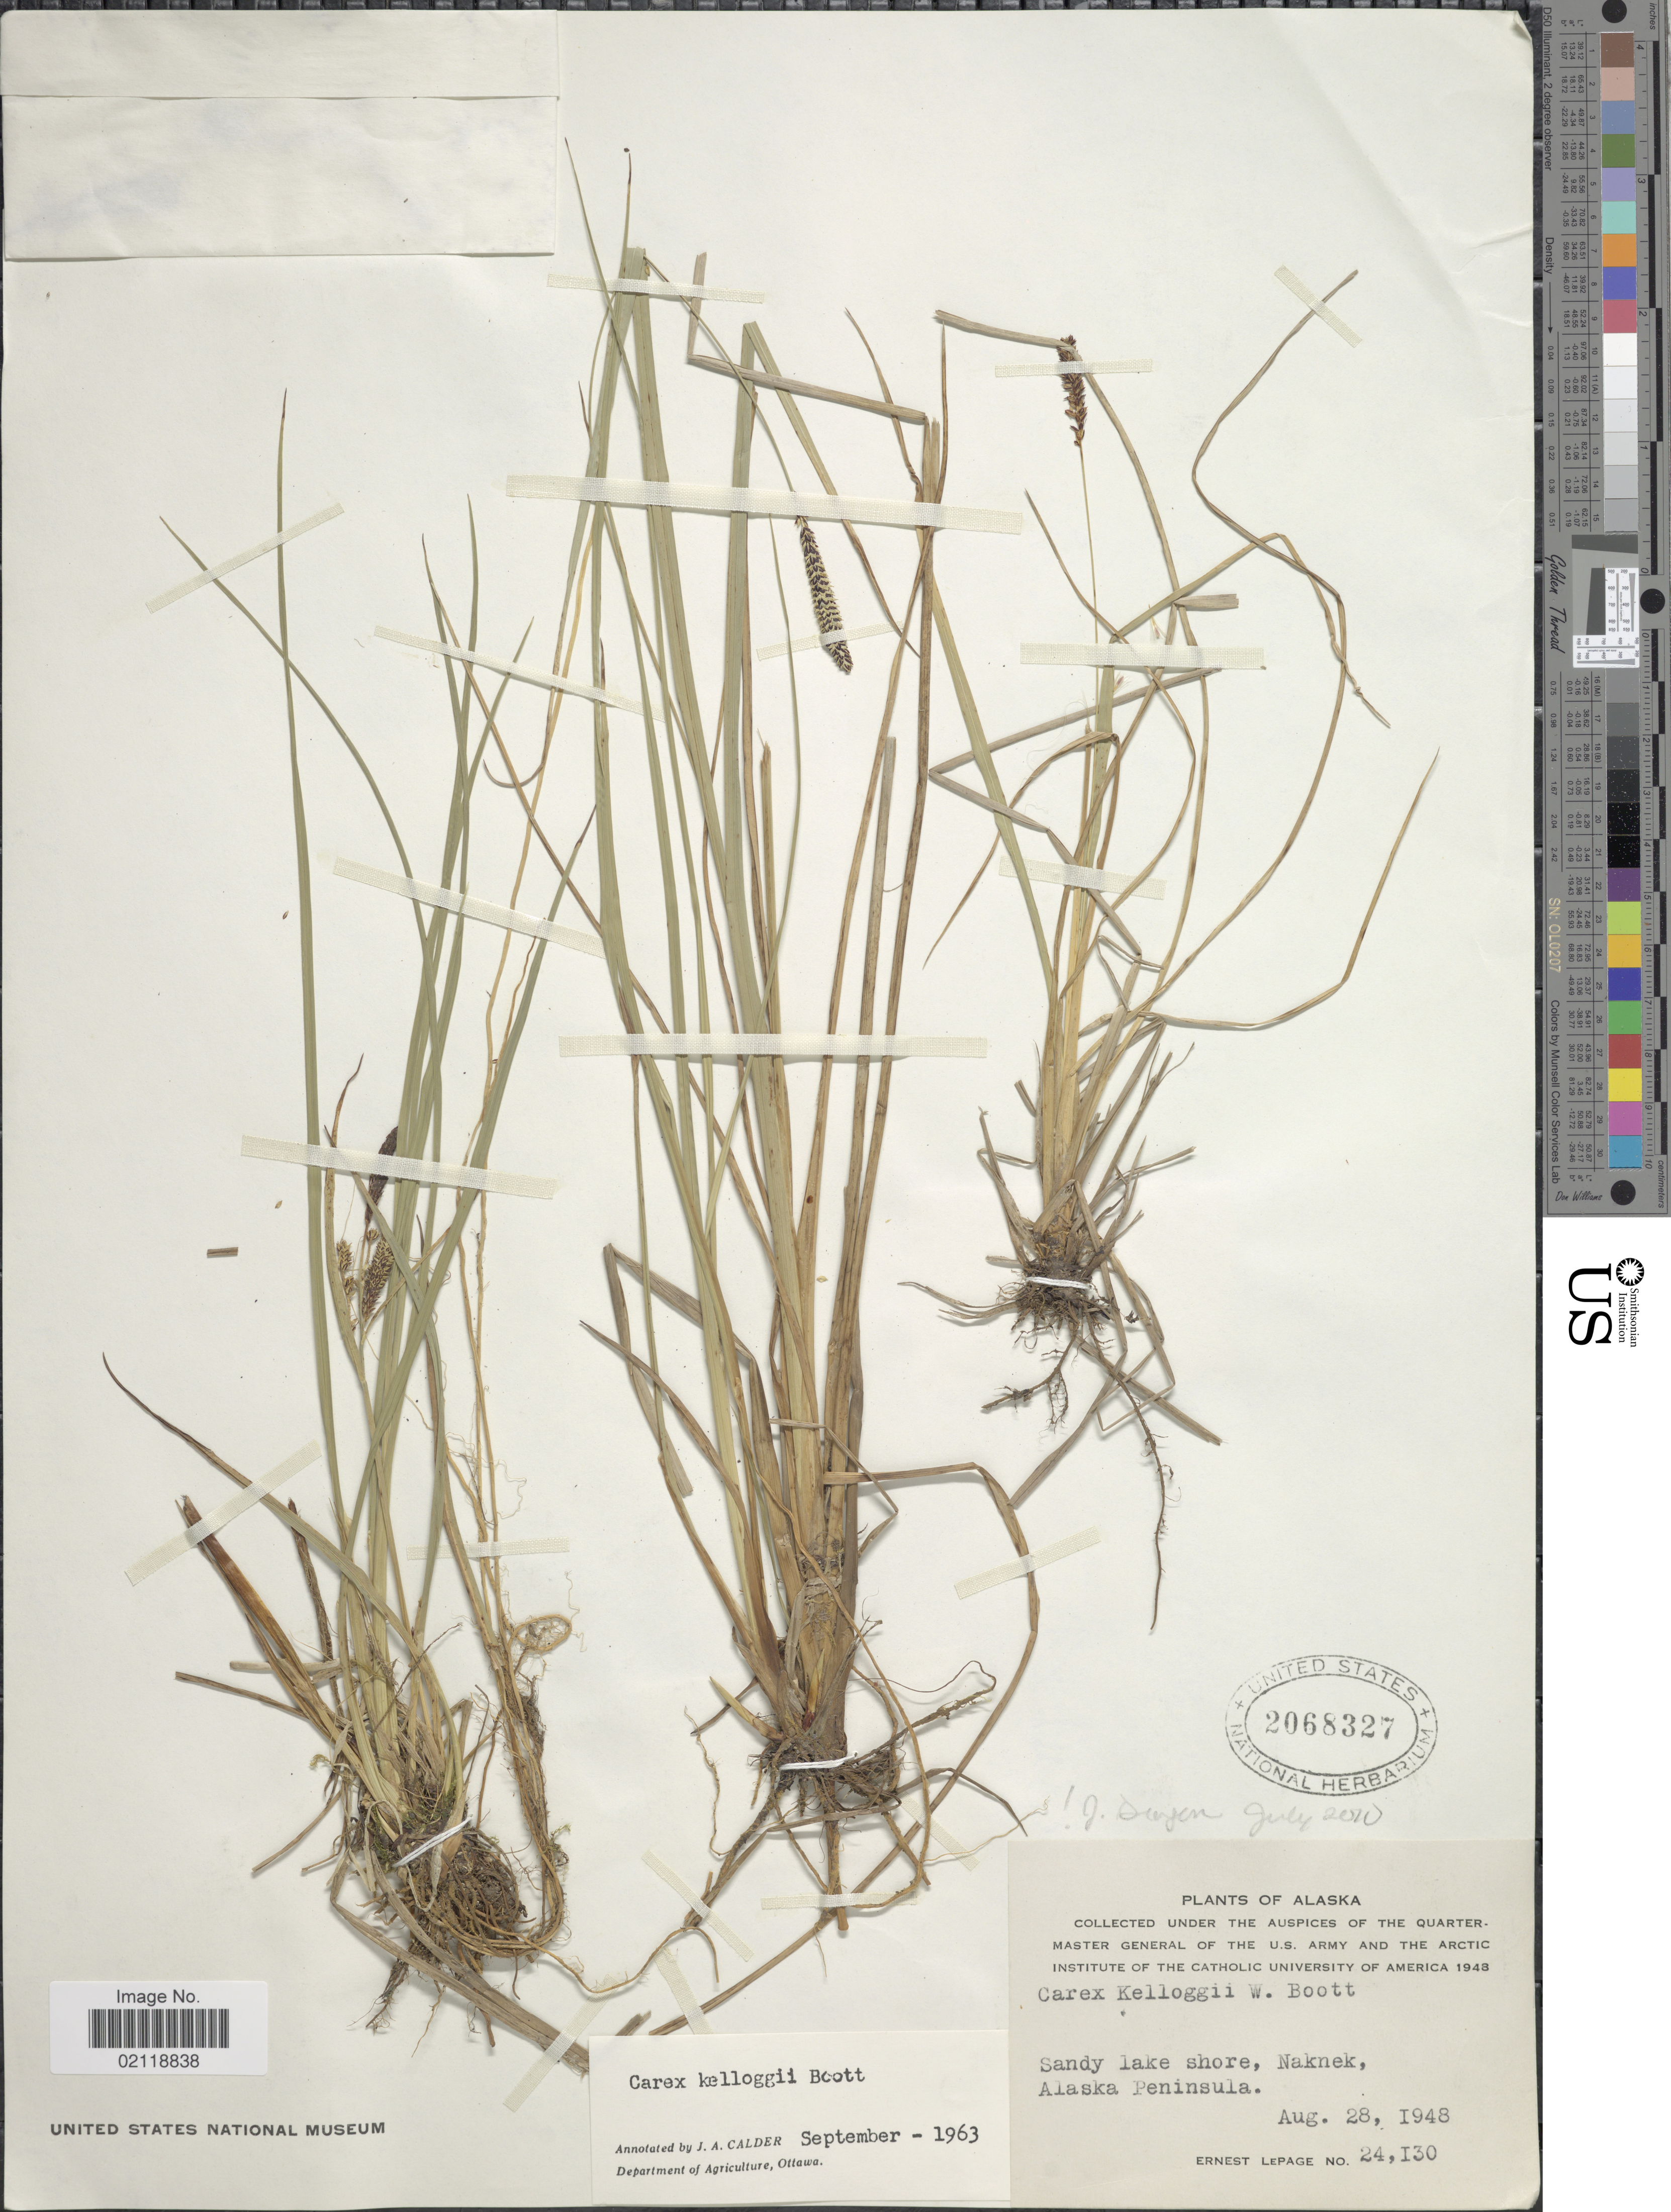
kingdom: Plantae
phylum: Tracheophyta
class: Liliopsida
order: Poales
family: Cyperaceae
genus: Carex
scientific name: Carex kelloggii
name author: W. Boott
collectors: E. Lepage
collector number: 24130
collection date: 1948-08-28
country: United States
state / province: Alaska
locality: Sandy lake shore, Naknek, Alaska Peninsula.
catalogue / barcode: US 2068327